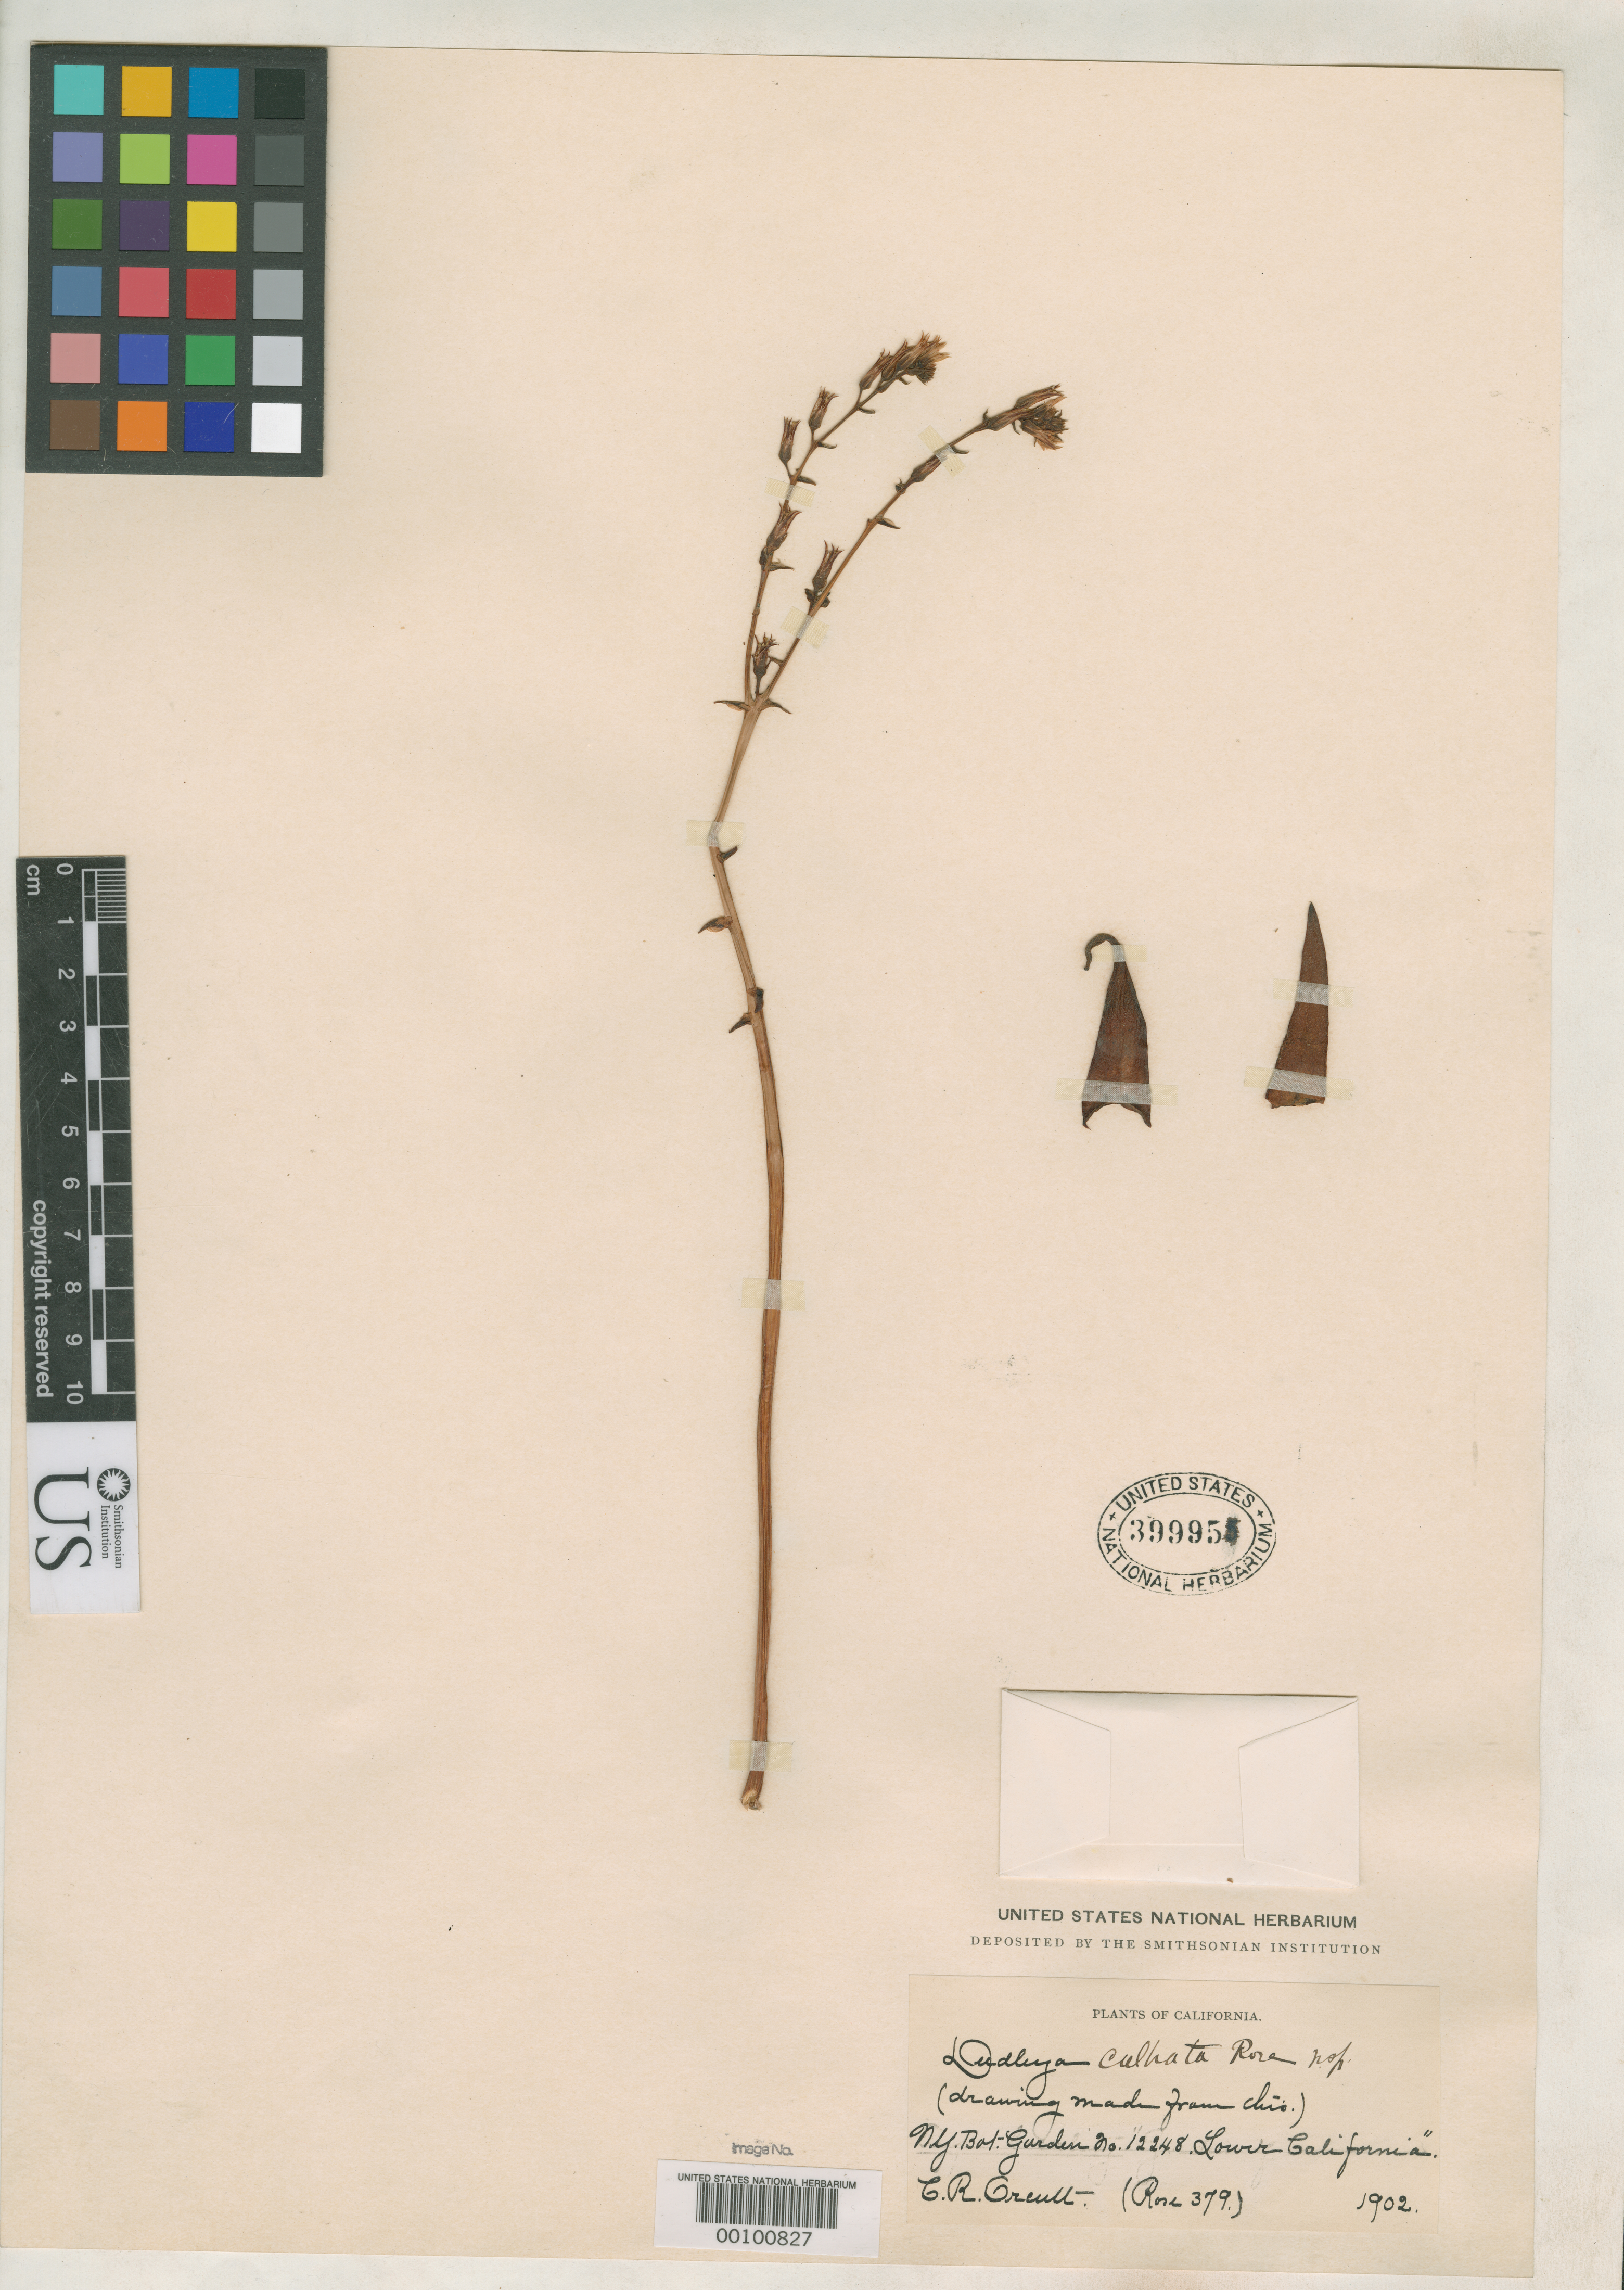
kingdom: Plantae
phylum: Tracheophyta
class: Magnoliopsida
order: Saxifragales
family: Crassulaceae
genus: Dudleya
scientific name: Dudleya cultrata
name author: Rose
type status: Type Collection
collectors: C. R. Orcutt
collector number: Rose 379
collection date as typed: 1902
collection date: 1902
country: Mexico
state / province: Baja California Norte / Baja California Sur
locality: Lower California.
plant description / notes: NYBG 12248. One of two specimens at US, both apparently made from cultivated material. Protologue, "Described from cultivated plants sent by C.R. Orcutt, which are said to have come from San Quintin, Lower California (type)".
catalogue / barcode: US 399955